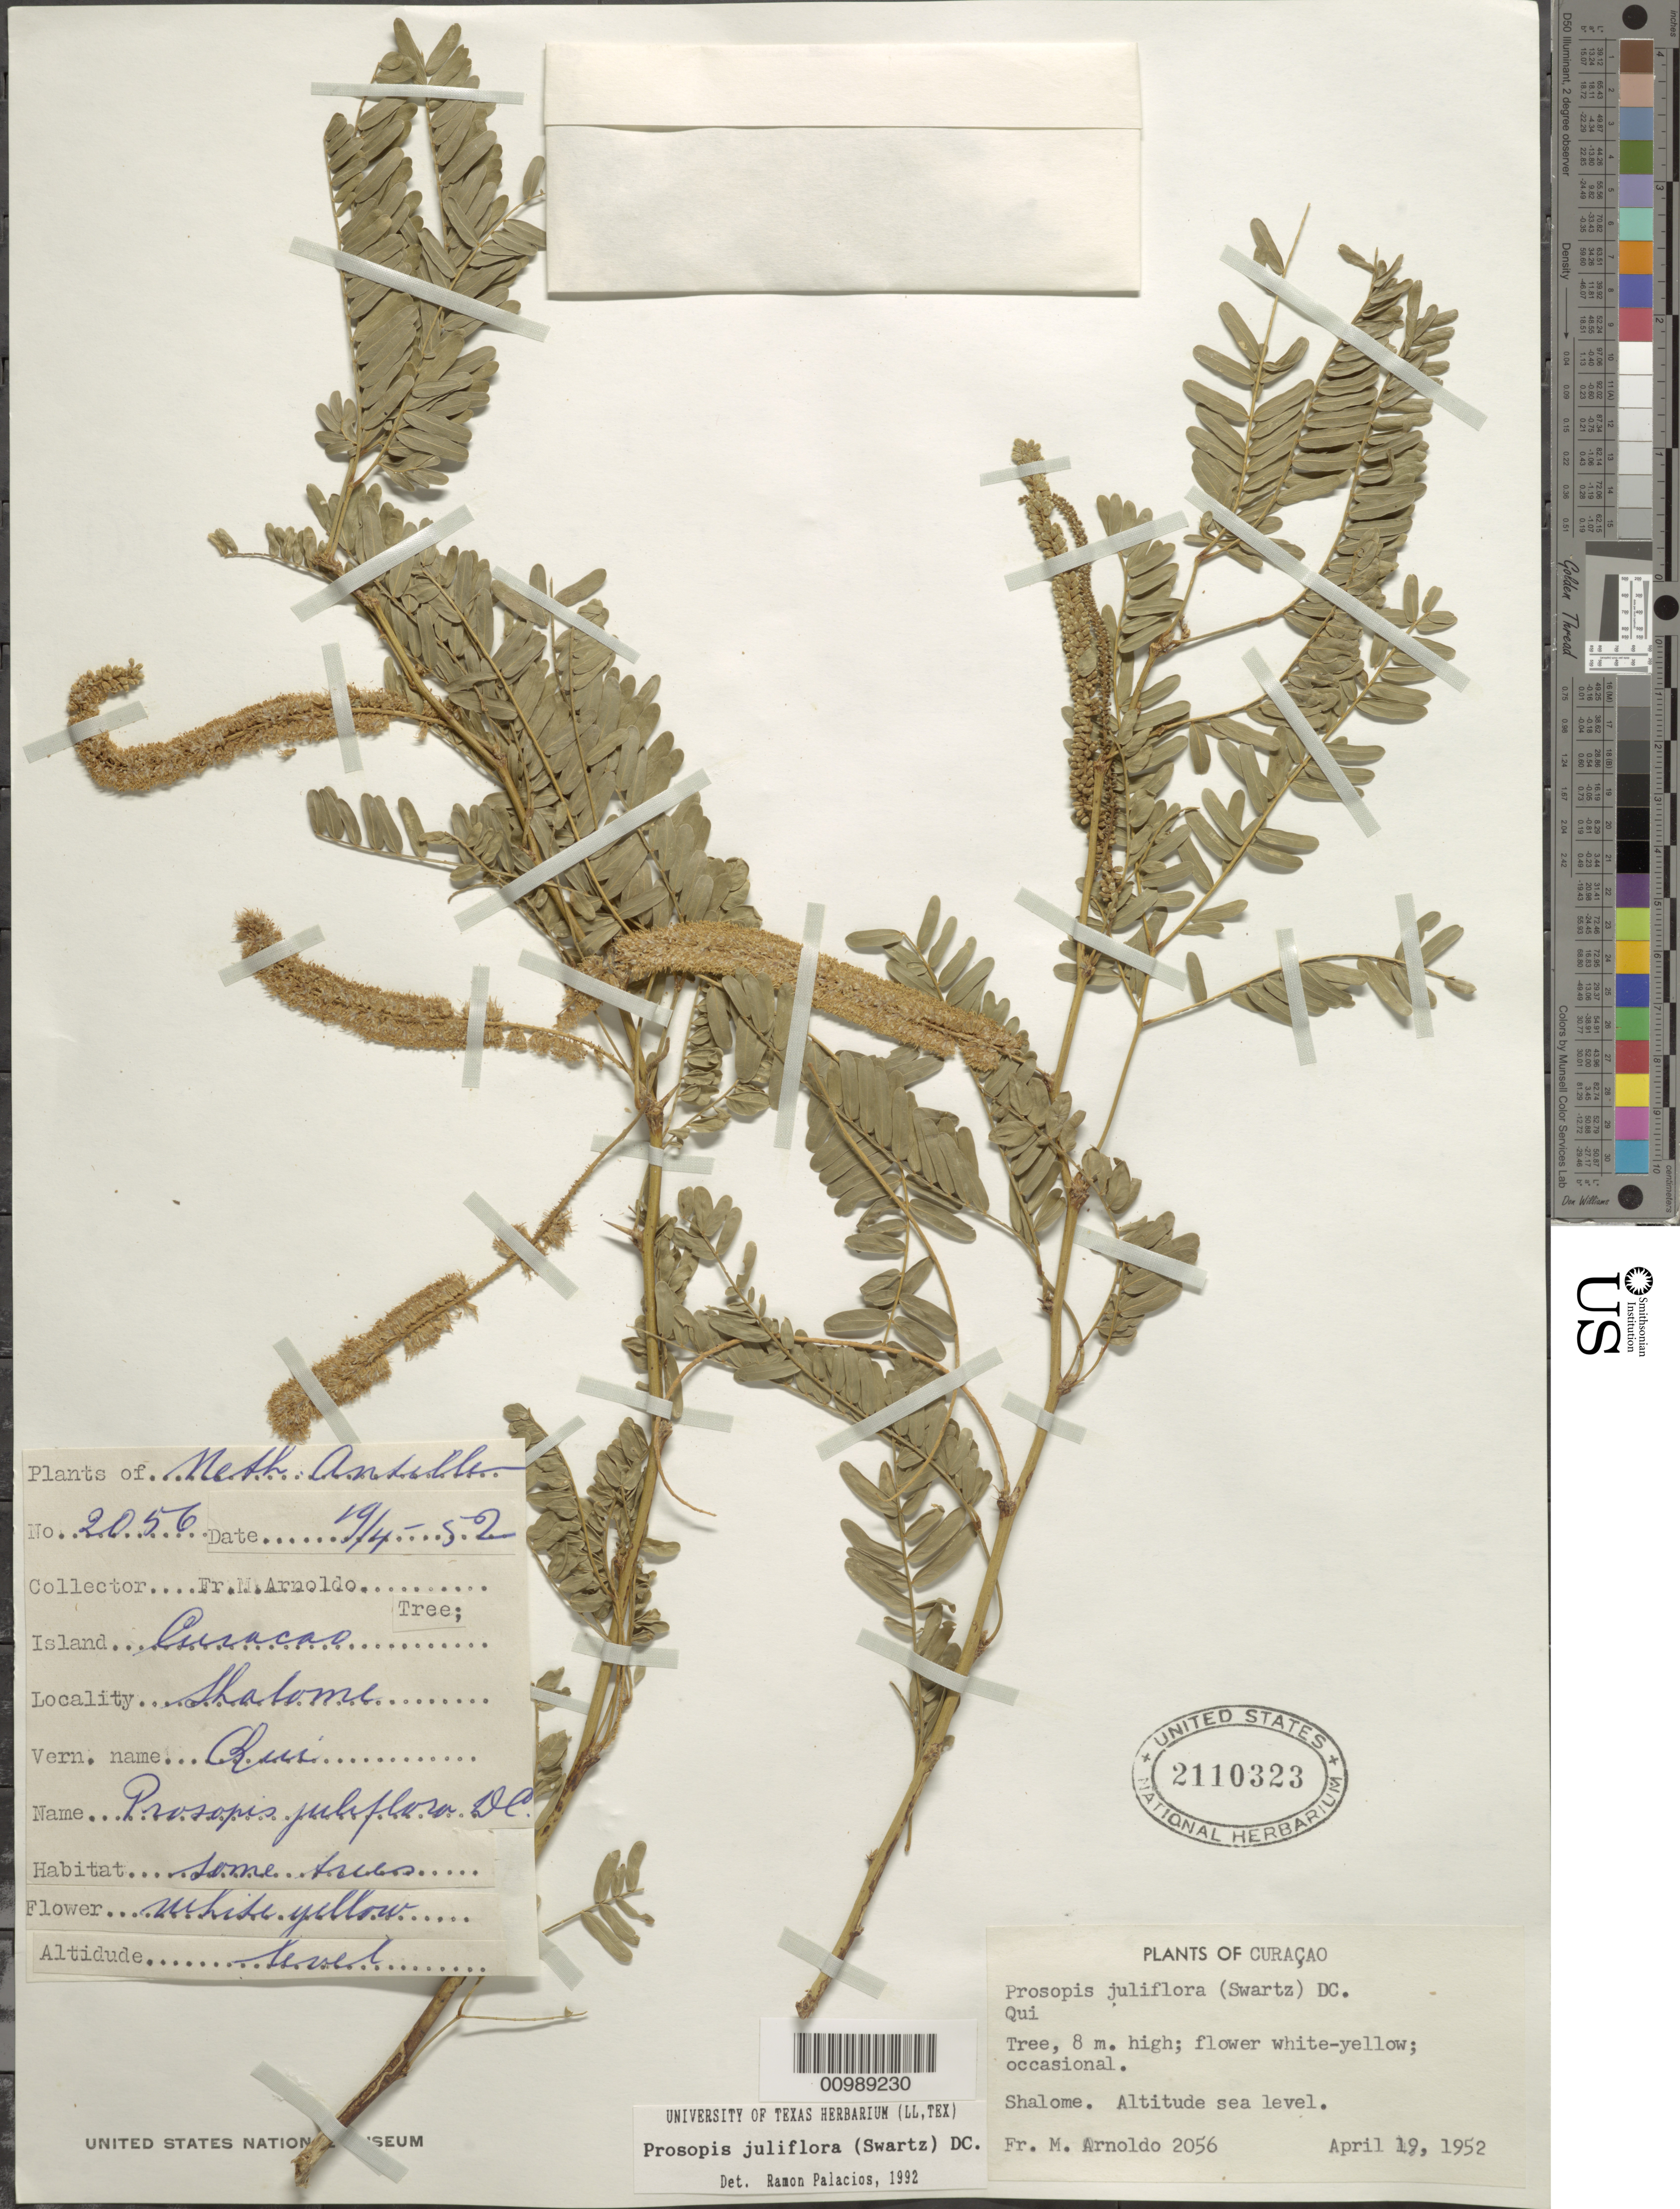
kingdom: Plantae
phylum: Tracheophyta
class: Magnoliopsida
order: Fabales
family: Fabaceae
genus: Neltuma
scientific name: Neltuma juliflora var. juliflora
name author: (Sw.) Raf.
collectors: N. Arnoldo-Broeders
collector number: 2056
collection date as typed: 19 Apr 1952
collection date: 1952-04-19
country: Curaçao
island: Curaçao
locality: Shalome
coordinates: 0 N, 0 E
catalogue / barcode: US 2110323